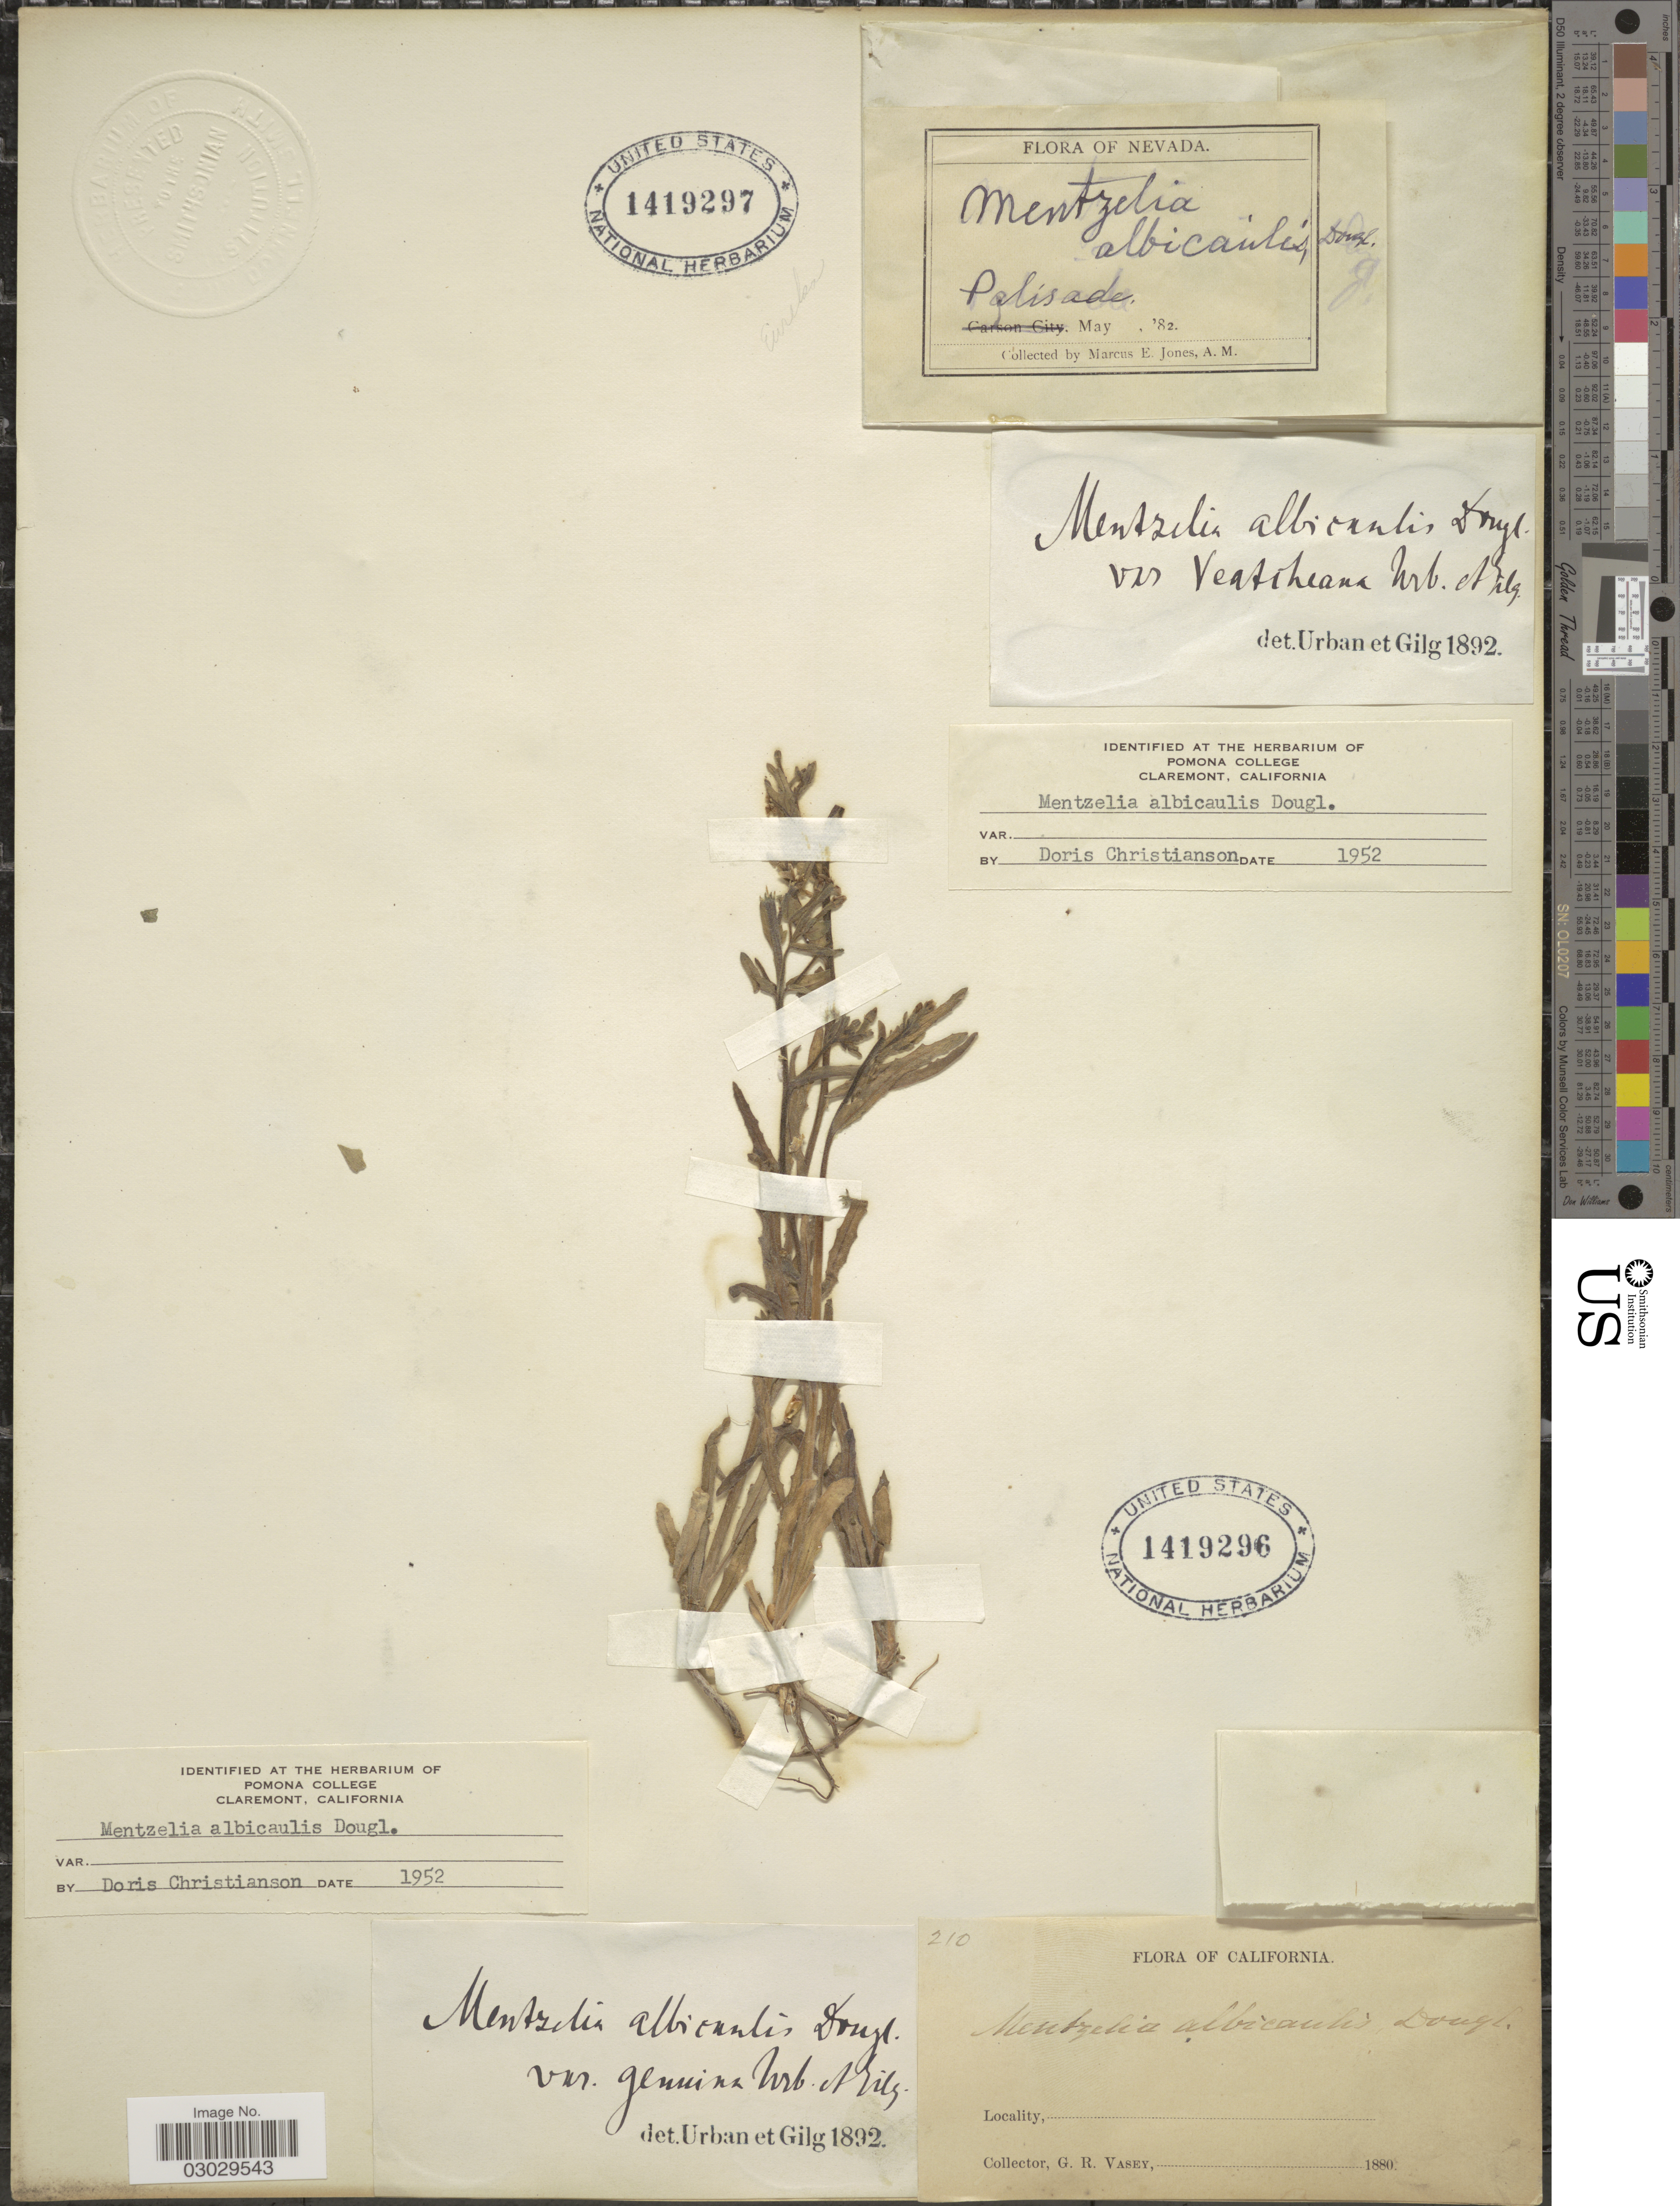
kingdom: Plantae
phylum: Tracheophyta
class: Magnoliopsida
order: Cornales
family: Loasaceae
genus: Mentzelia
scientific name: Mentzelia dispersa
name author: S. Watson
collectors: M. E. Jones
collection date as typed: Transcribed d/m/y: /5/82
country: United States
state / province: Nevada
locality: Palisade. Eureka.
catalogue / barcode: US 1419297-2